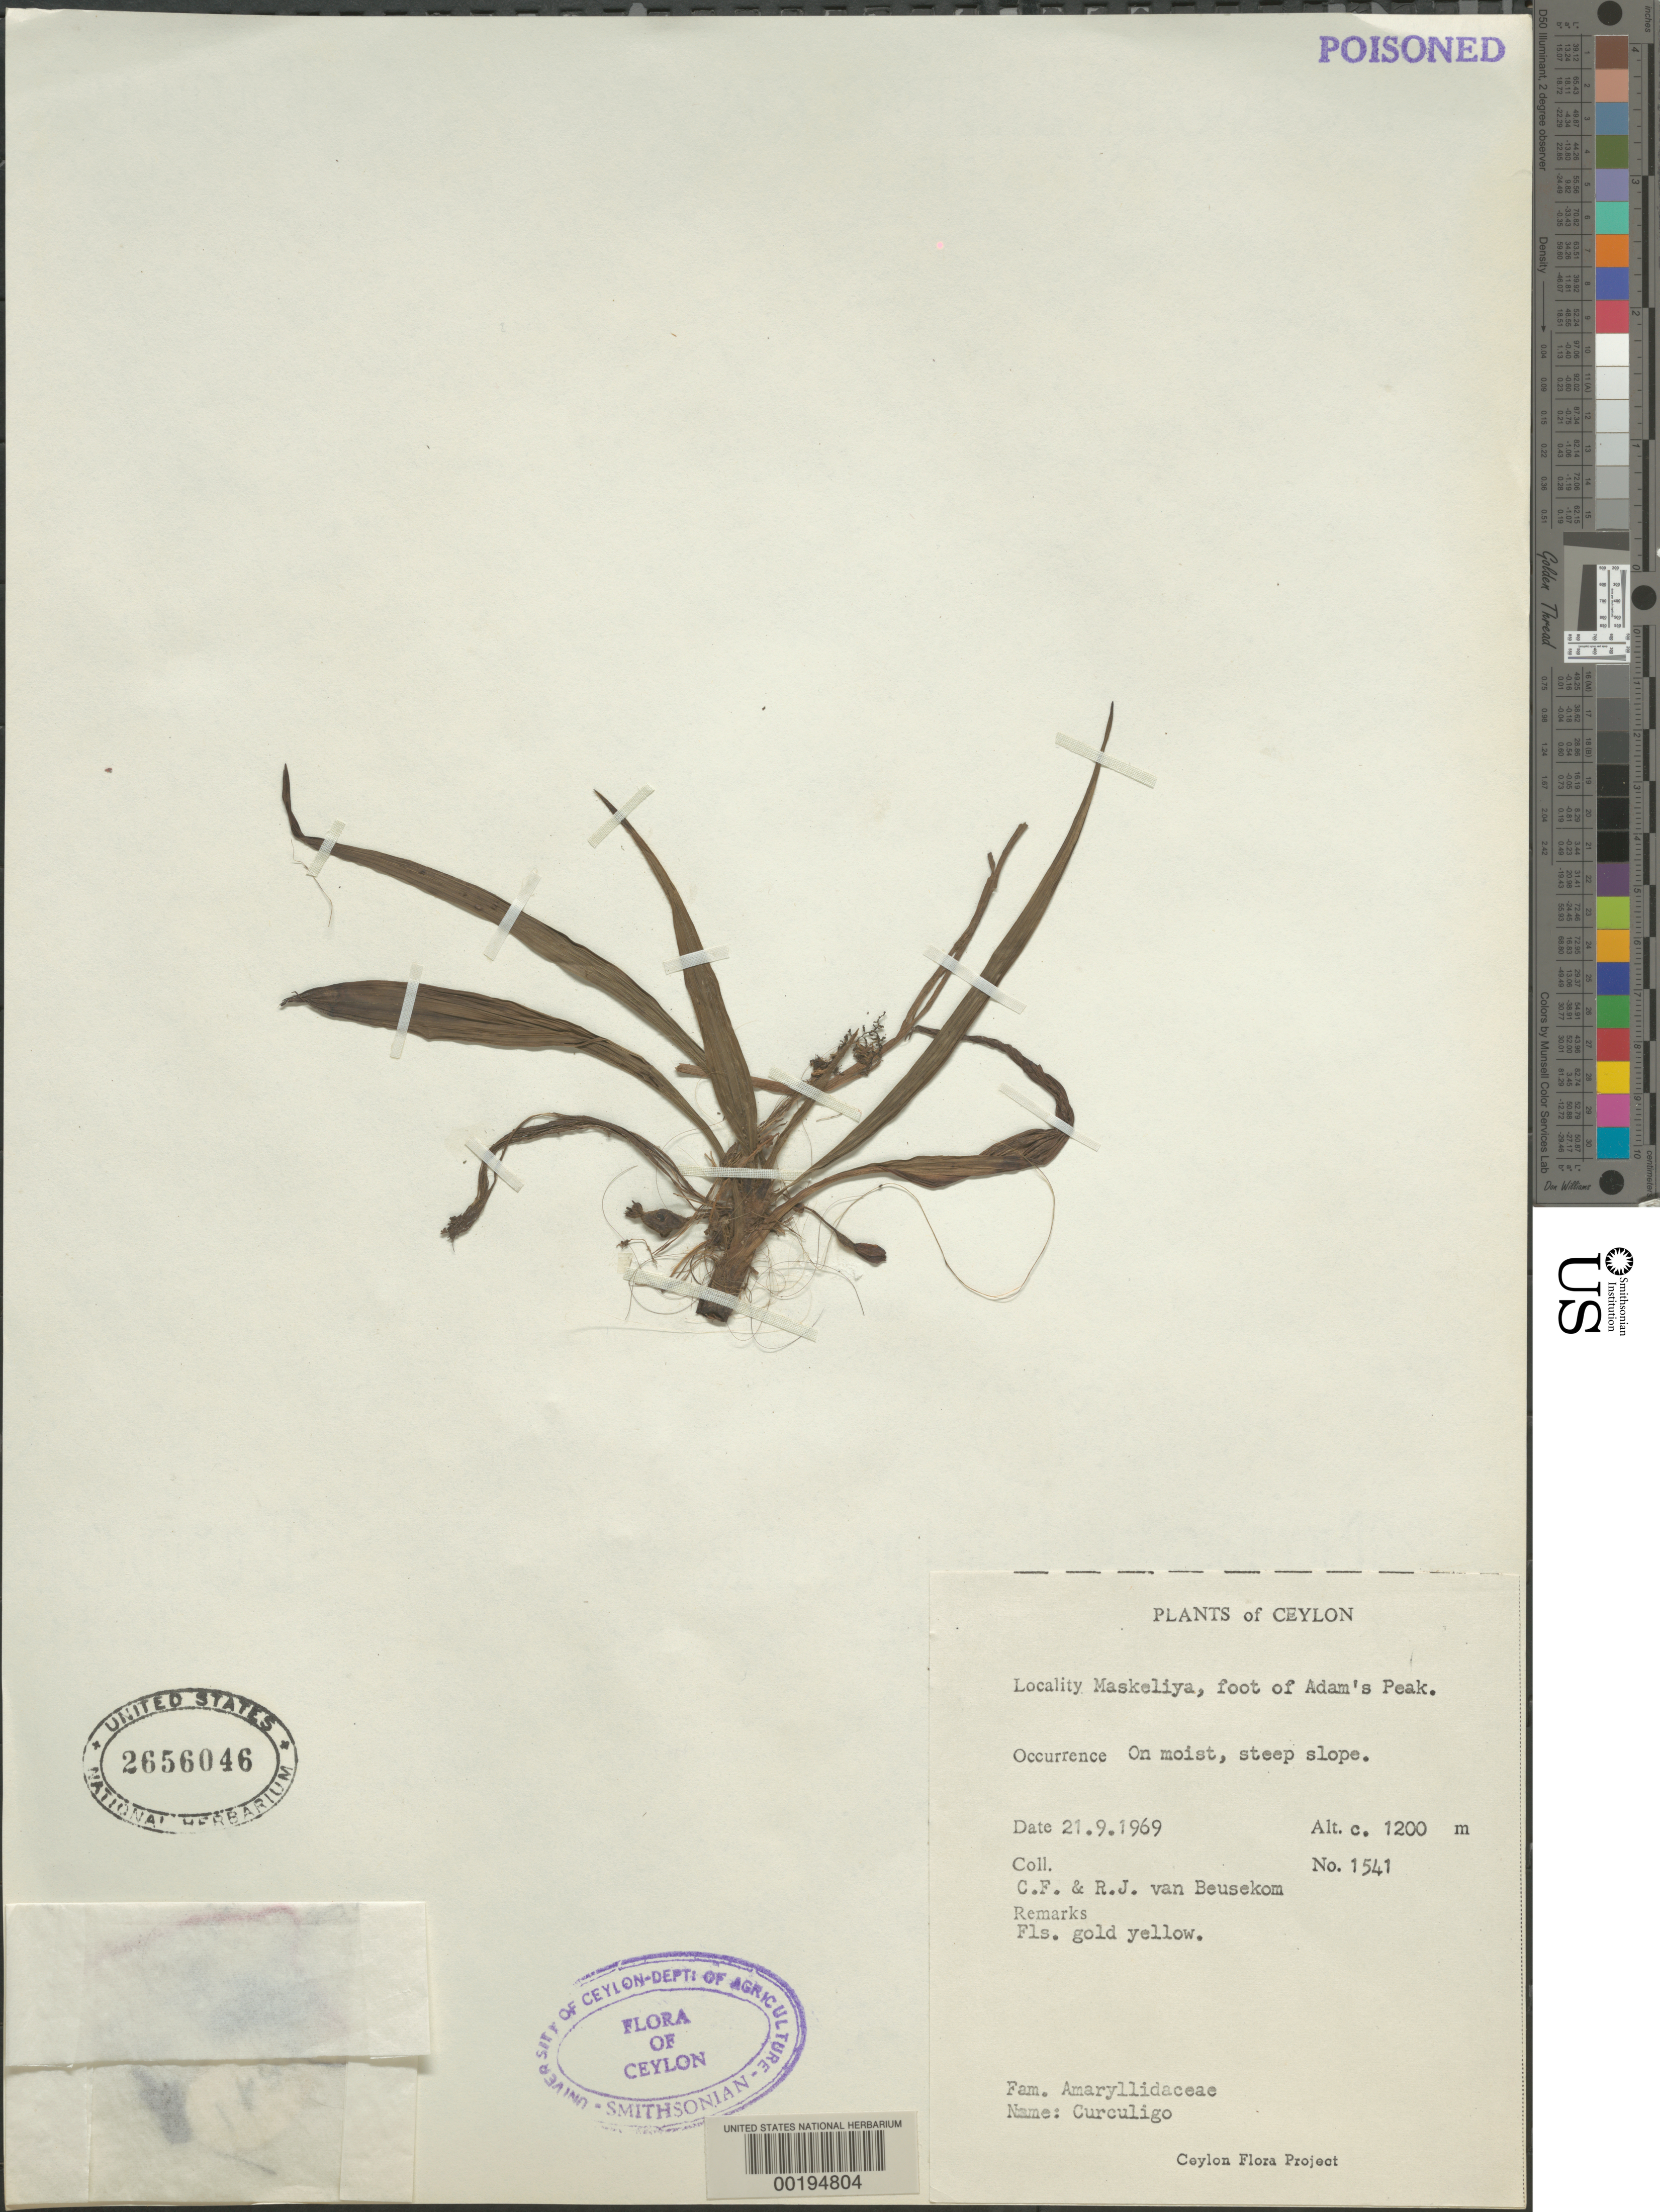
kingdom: Plantae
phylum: Tracheophyta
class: Liliopsida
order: Asparagales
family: Hypoxidaceae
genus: Curculigo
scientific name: Curculigo sp.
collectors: C. F. Beusekom & R. Beusekom-Osinga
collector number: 1541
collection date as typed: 21 Sep 1969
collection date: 1969-09-21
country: Sri Lanka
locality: Maskeliya, foot of adam's peak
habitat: On moist, steep slope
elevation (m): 1200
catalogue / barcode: US 2656046